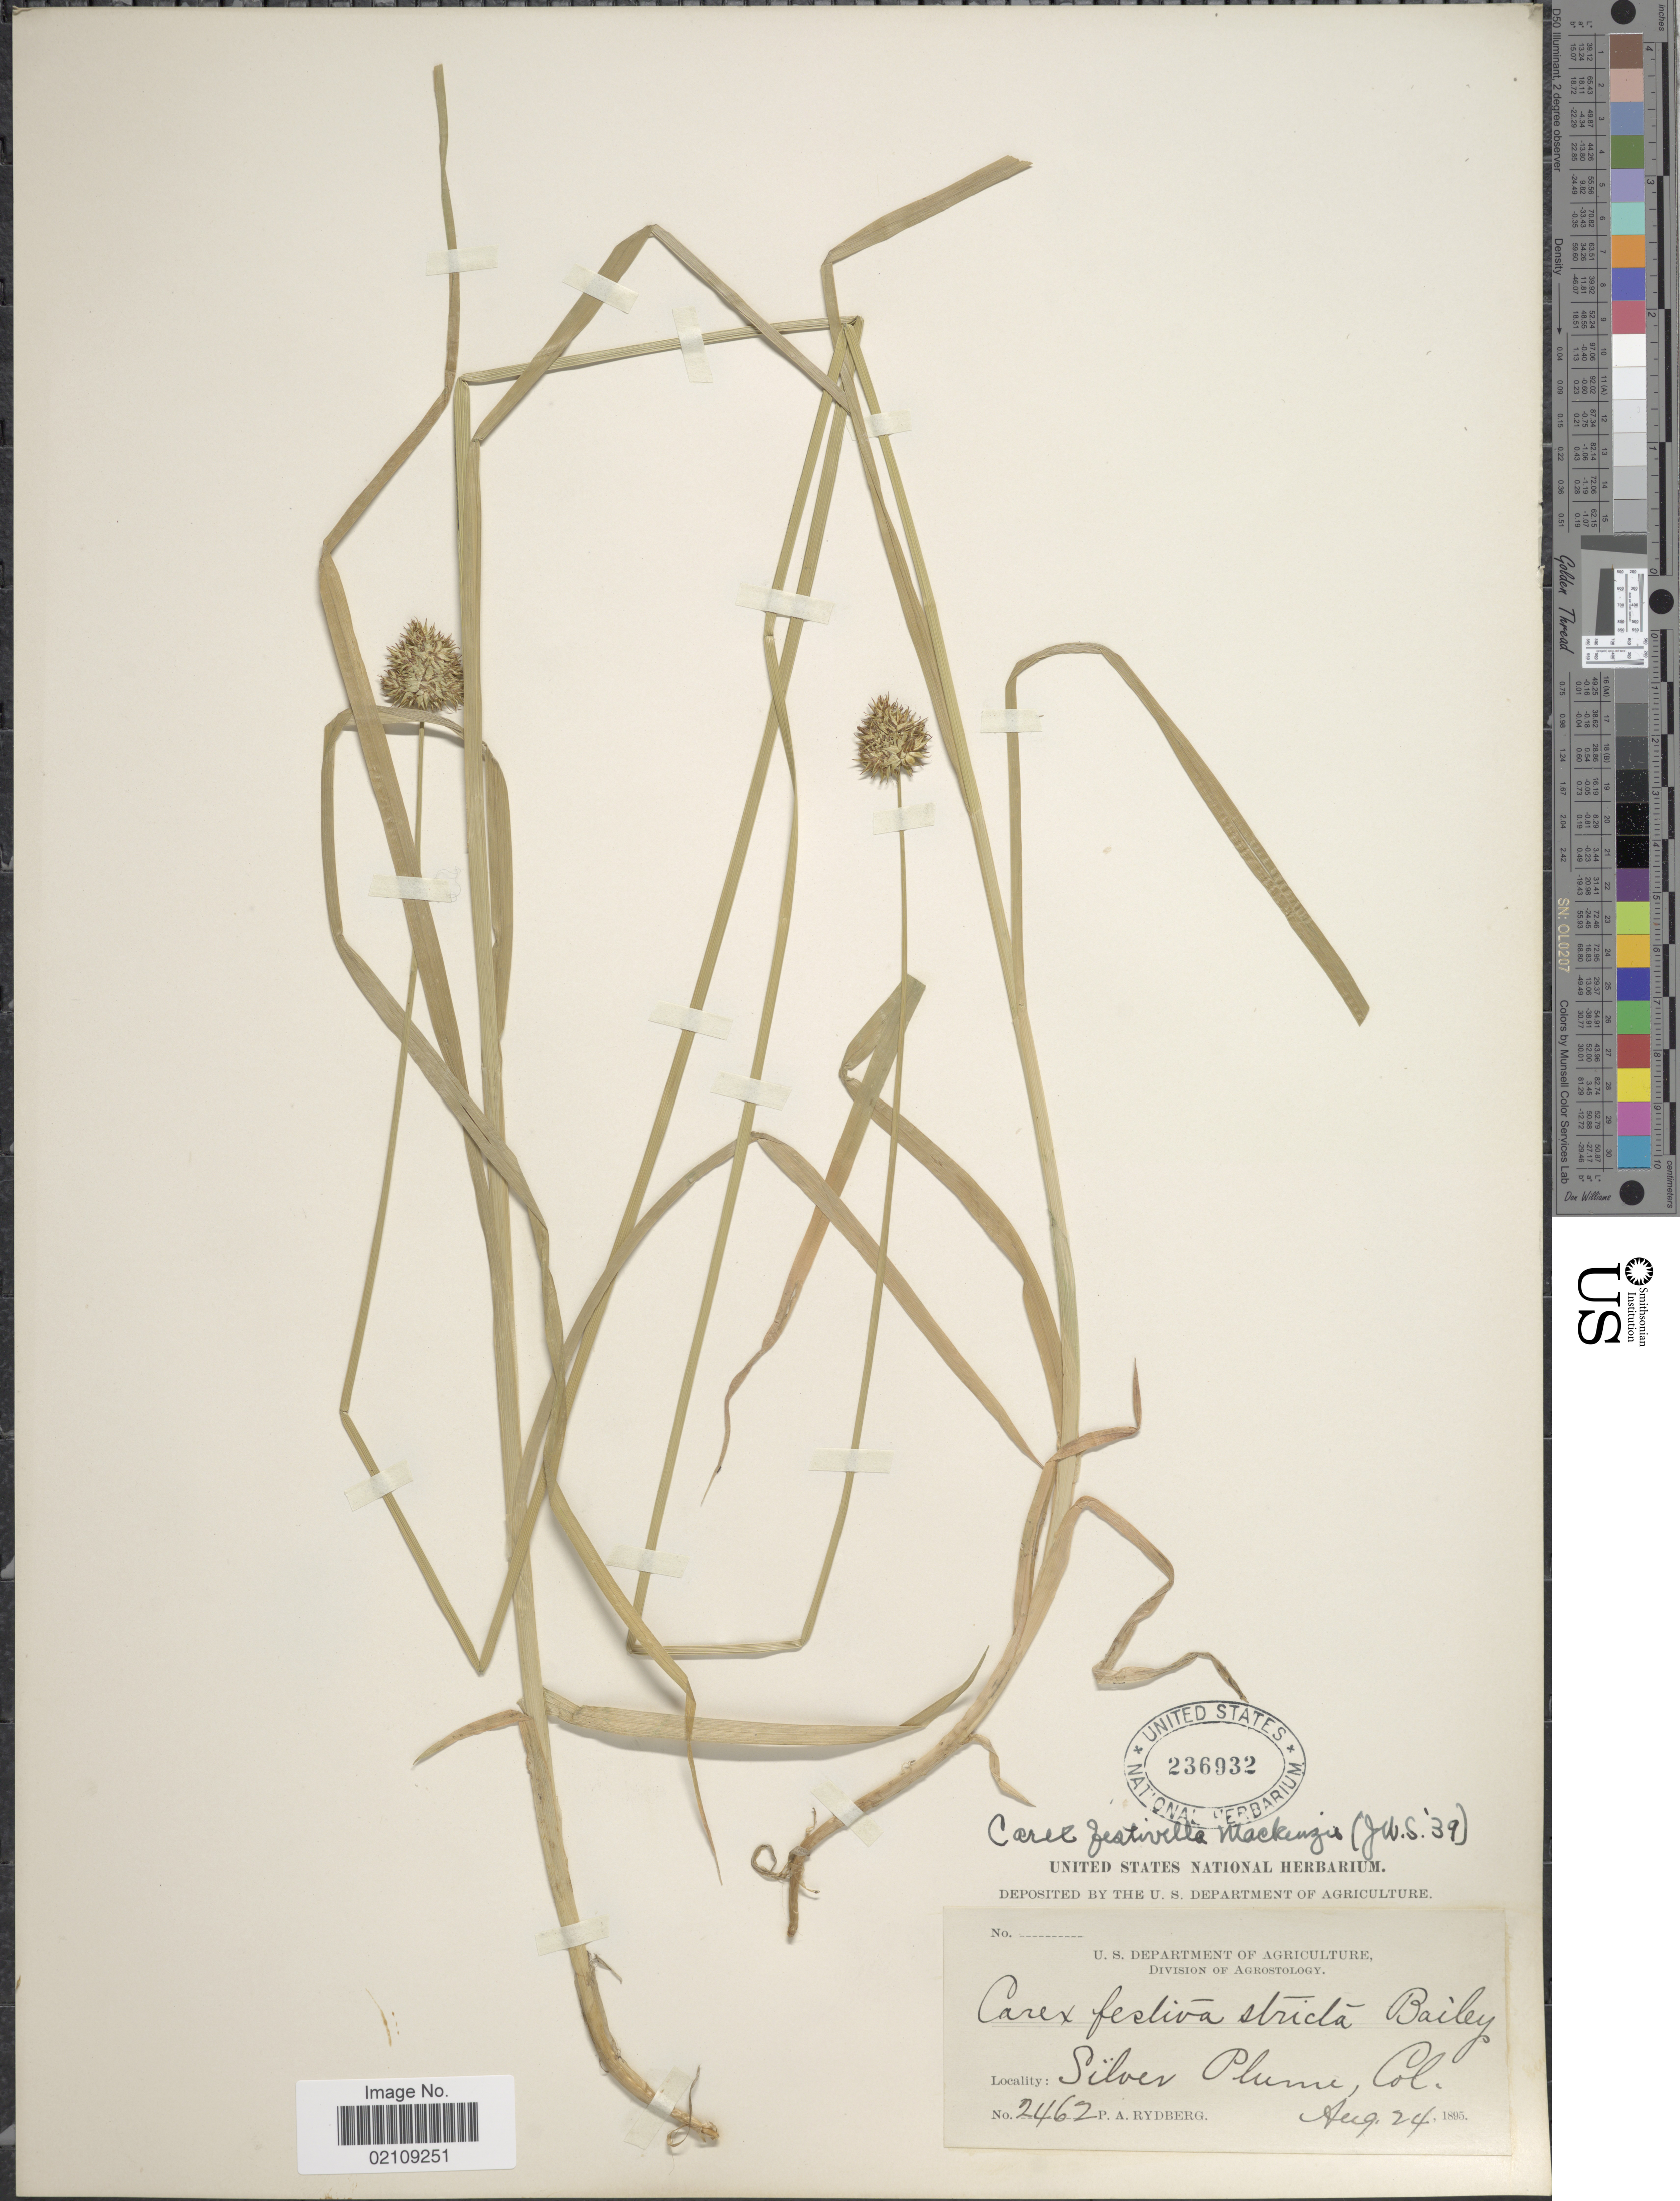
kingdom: Plantae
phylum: Tracheophyta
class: Liliopsida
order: Poales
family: Cyperaceae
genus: Carex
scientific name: Carex microptera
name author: Mack.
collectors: P. A. Rydberg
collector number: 2462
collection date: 1895-08-24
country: United States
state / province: Colorado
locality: Silver Plume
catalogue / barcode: US 236932